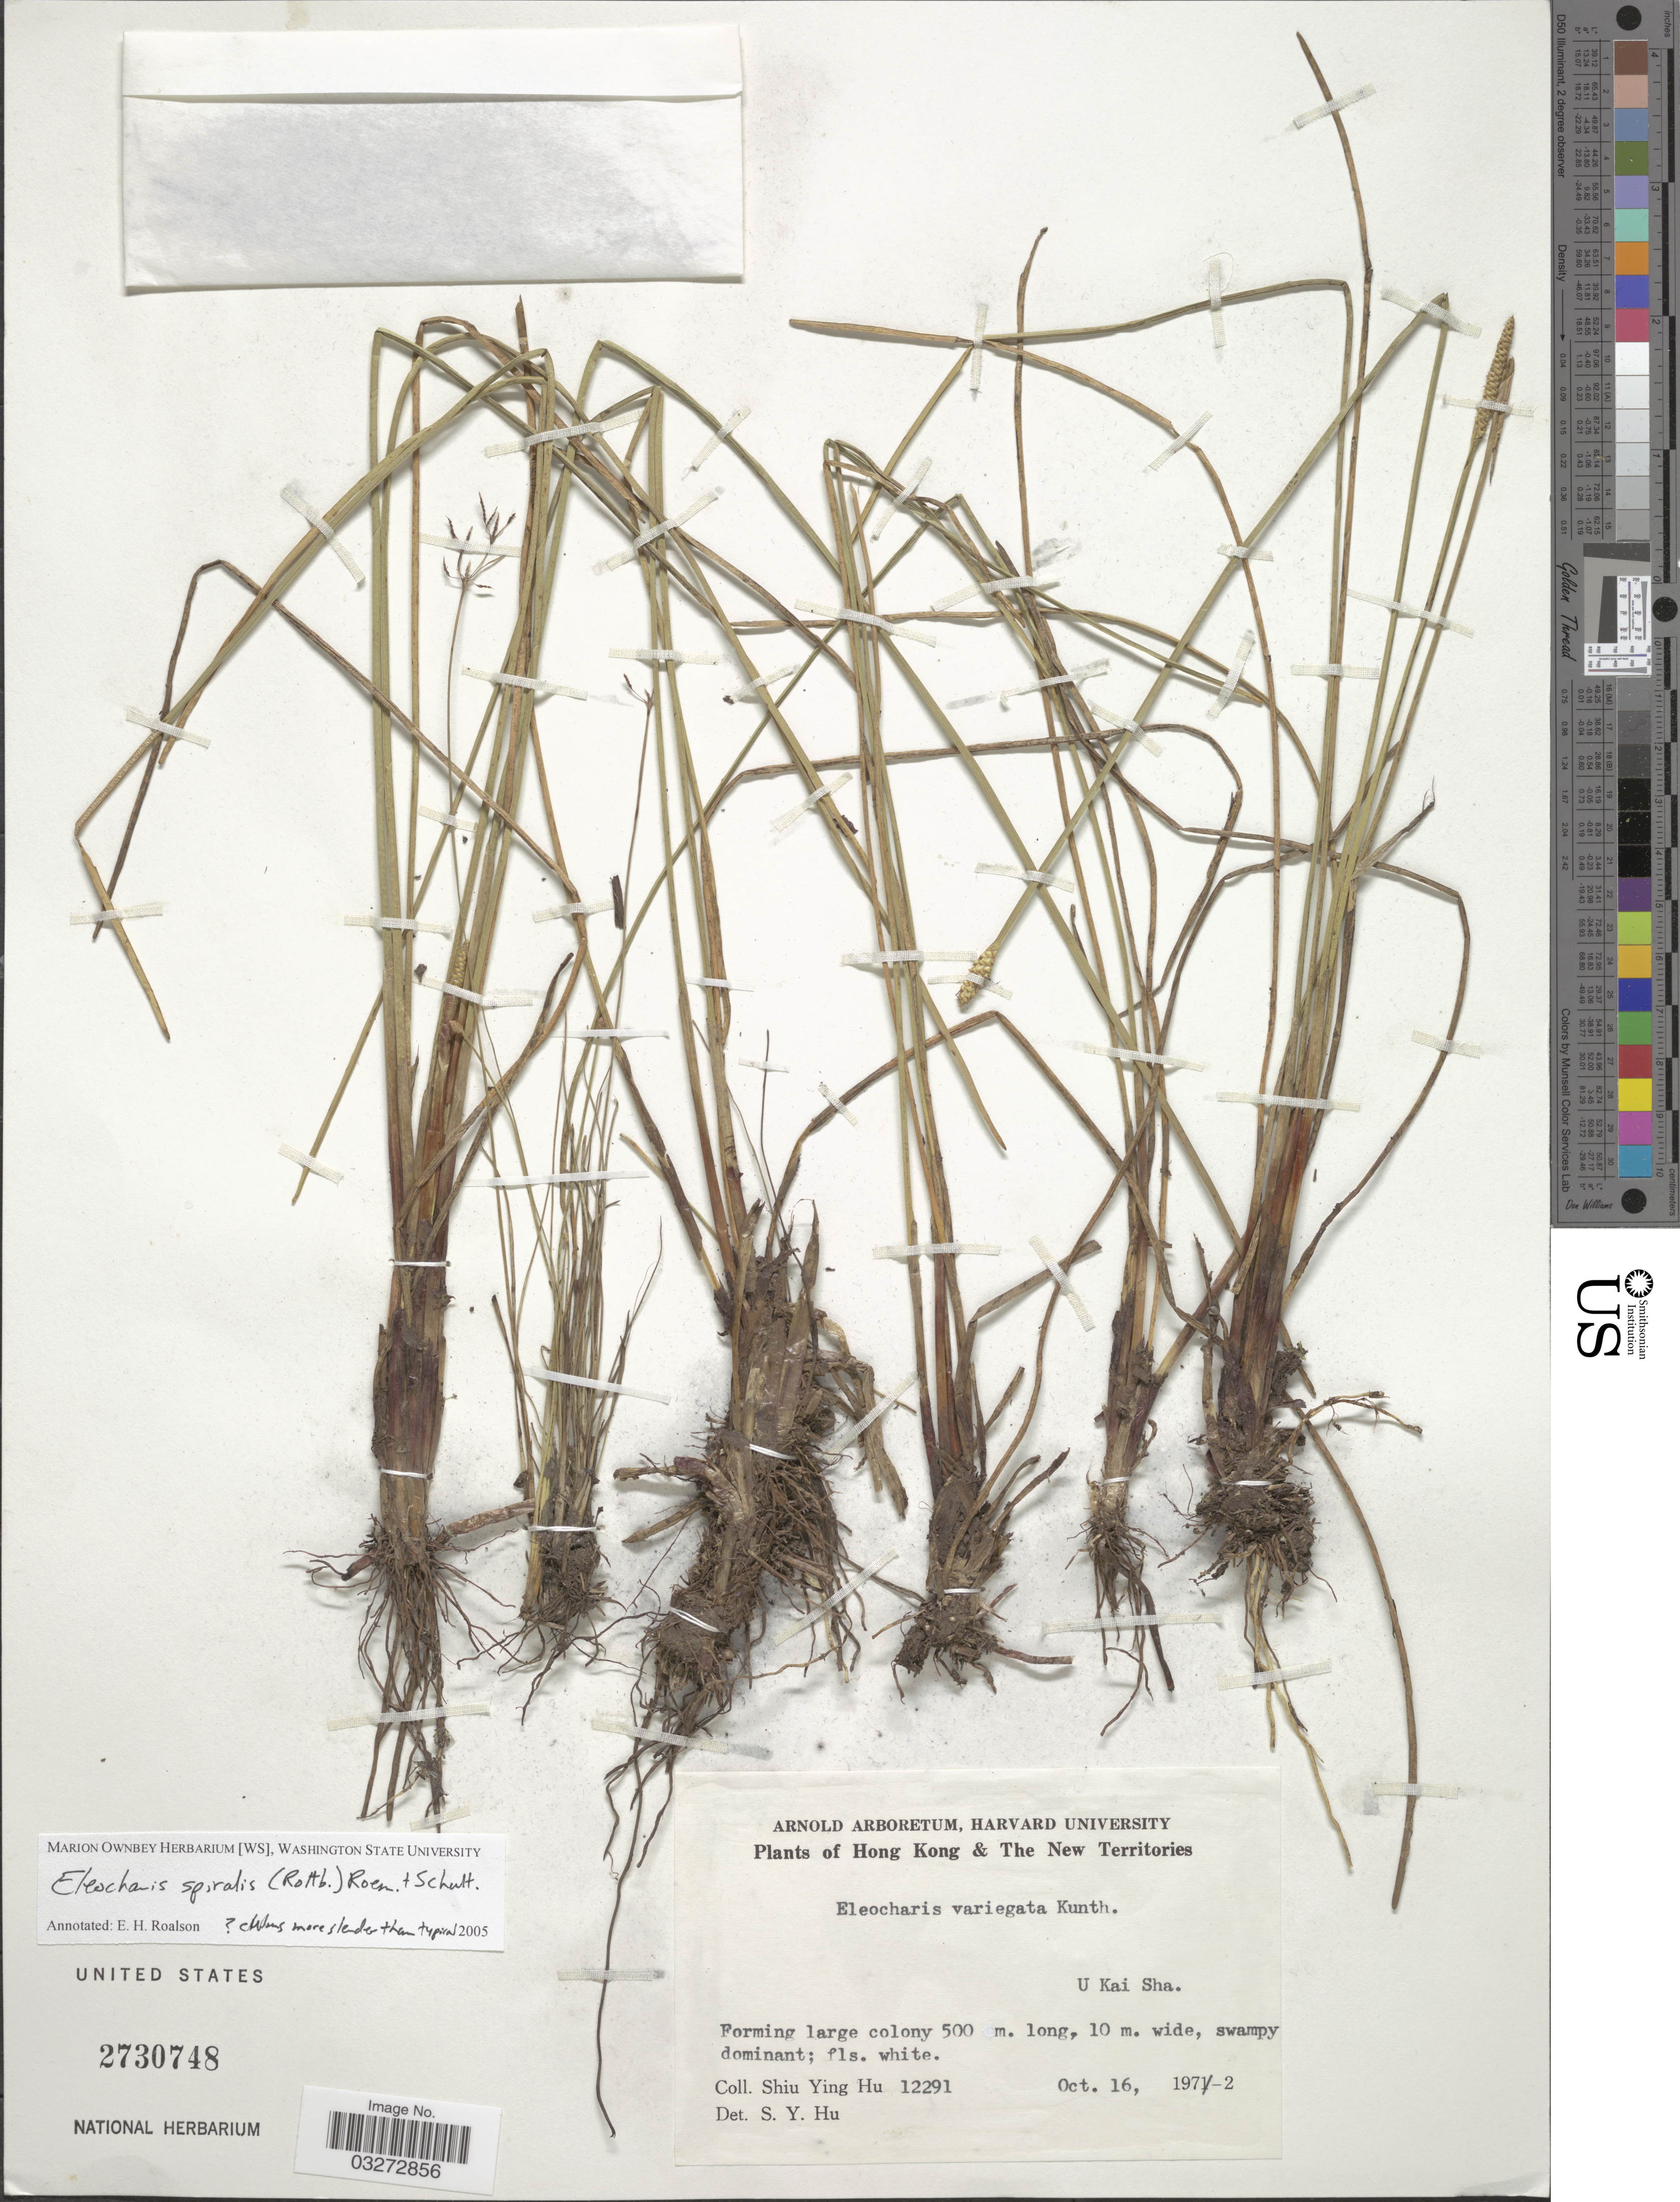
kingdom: Plantae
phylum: Tracheophyta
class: Liliopsida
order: Poales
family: Cyperaceae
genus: Eleocharis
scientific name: Eleocharis spiralis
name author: (Rottb.) Roem. & Schult.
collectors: S. Y. Hu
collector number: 12291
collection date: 1972-10-16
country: China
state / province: Hong Kong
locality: The New Territories. U Kai Sha.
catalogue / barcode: US 2730748